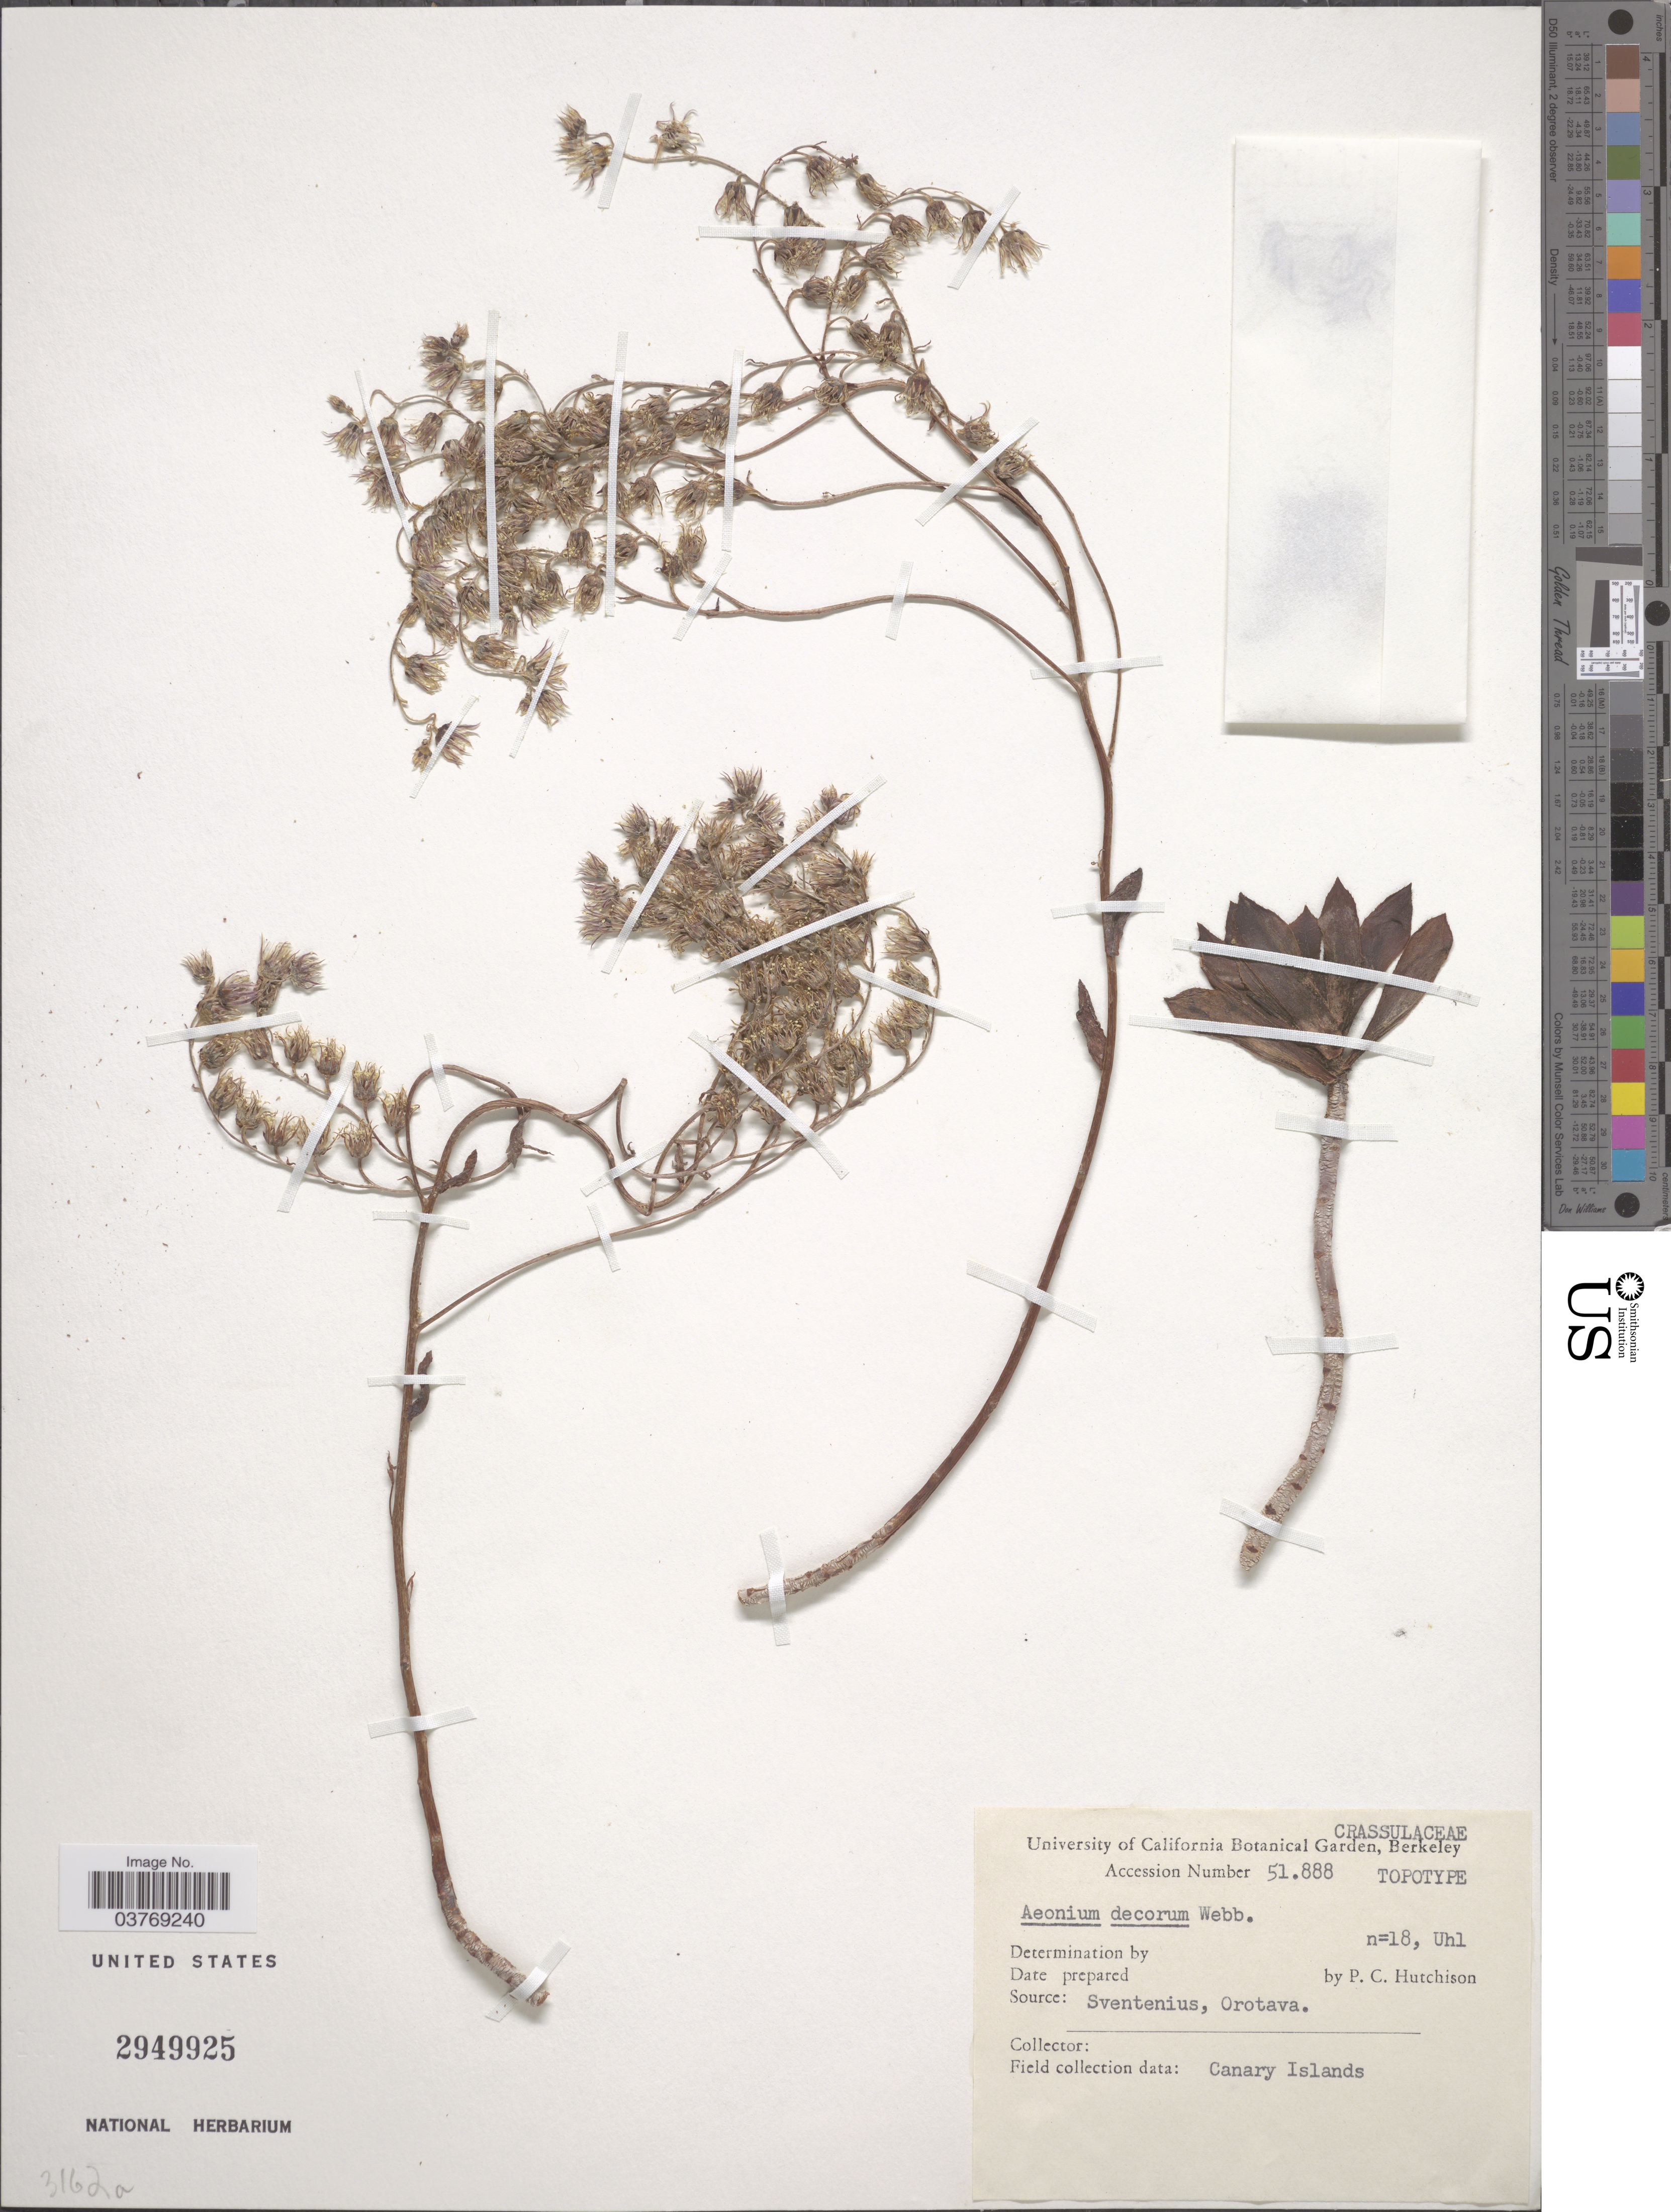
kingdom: Plantae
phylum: Tracheophyta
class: Magnoliopsida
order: Saxifragales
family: Crassulaceae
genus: Aeonium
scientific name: Aeonium decorum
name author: Webb ex Bolle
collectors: P. C. Hutchison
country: United States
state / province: California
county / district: Alameda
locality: University of California Botanical Garden, Berkeley.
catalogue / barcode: US 2949925